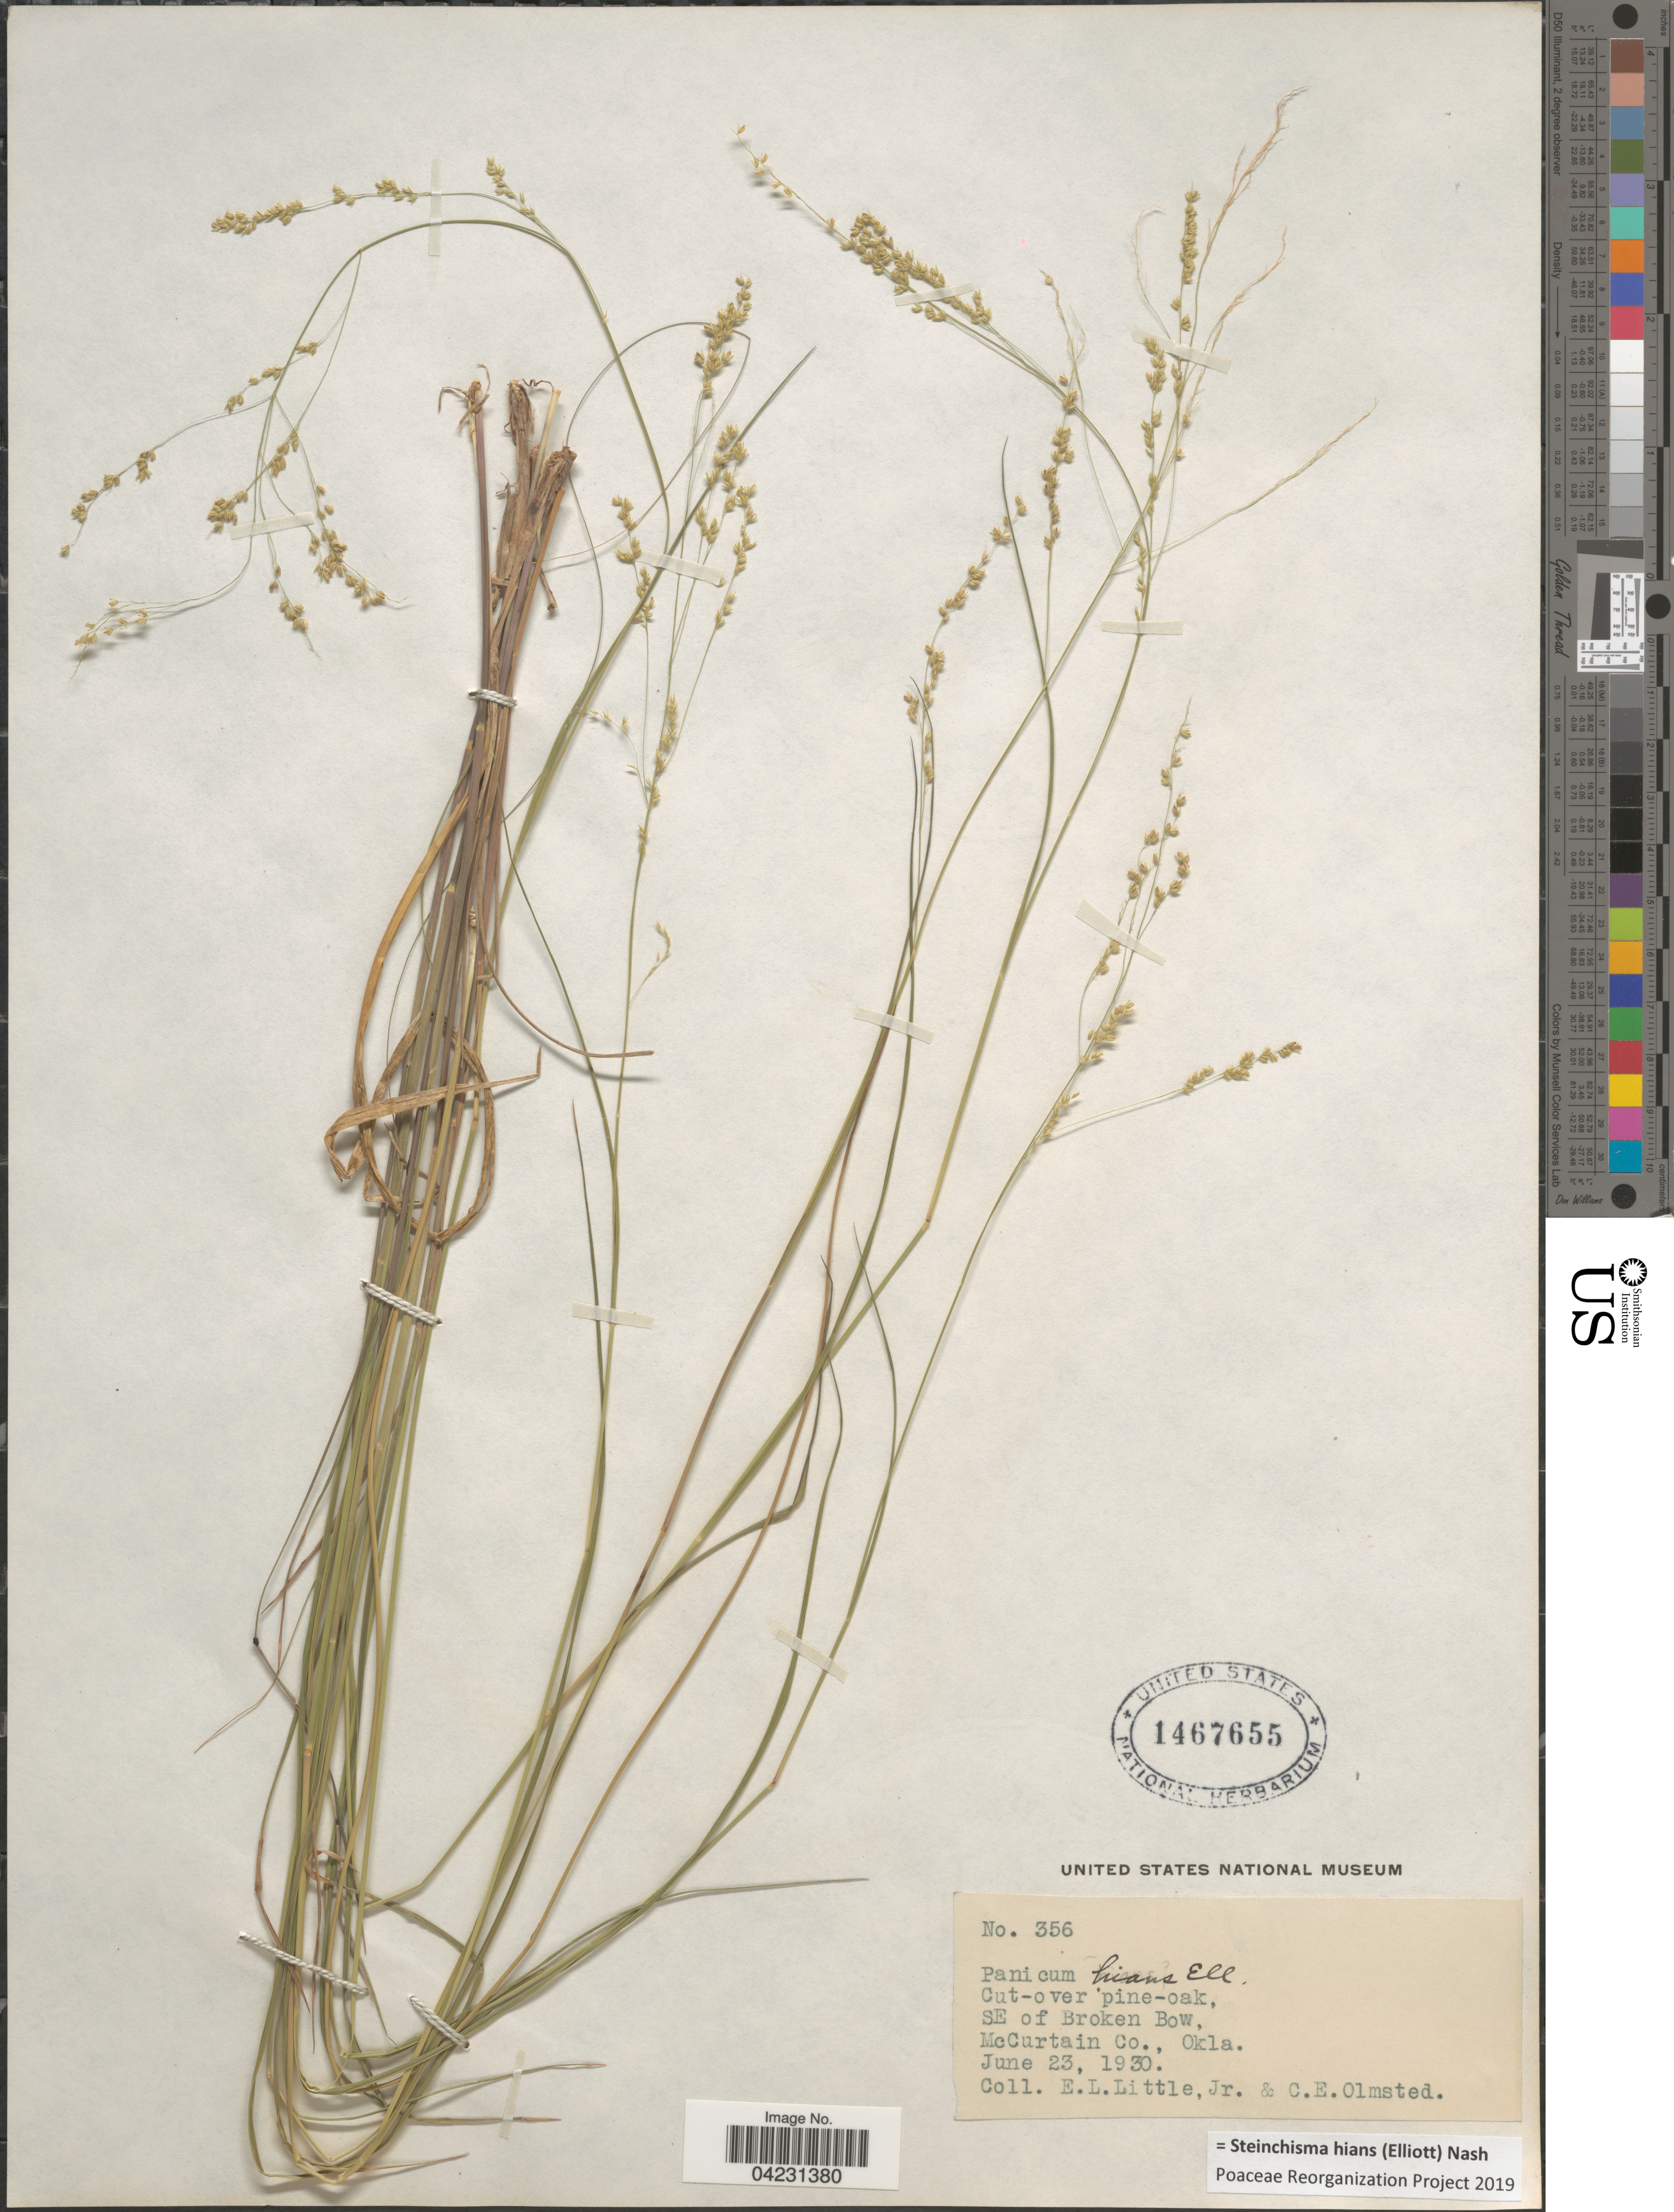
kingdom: Plantae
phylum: Tracheophyta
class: Liliopsida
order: Poales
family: Poaceae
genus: Steinchisma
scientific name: Steinchisma hians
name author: (Elliott) Nash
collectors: E. L. Little & C. Olmsted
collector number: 356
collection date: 1930-06-23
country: United States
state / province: Oklahoma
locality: SE of Broken Bow, McCurtain Co.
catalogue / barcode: US 1467655